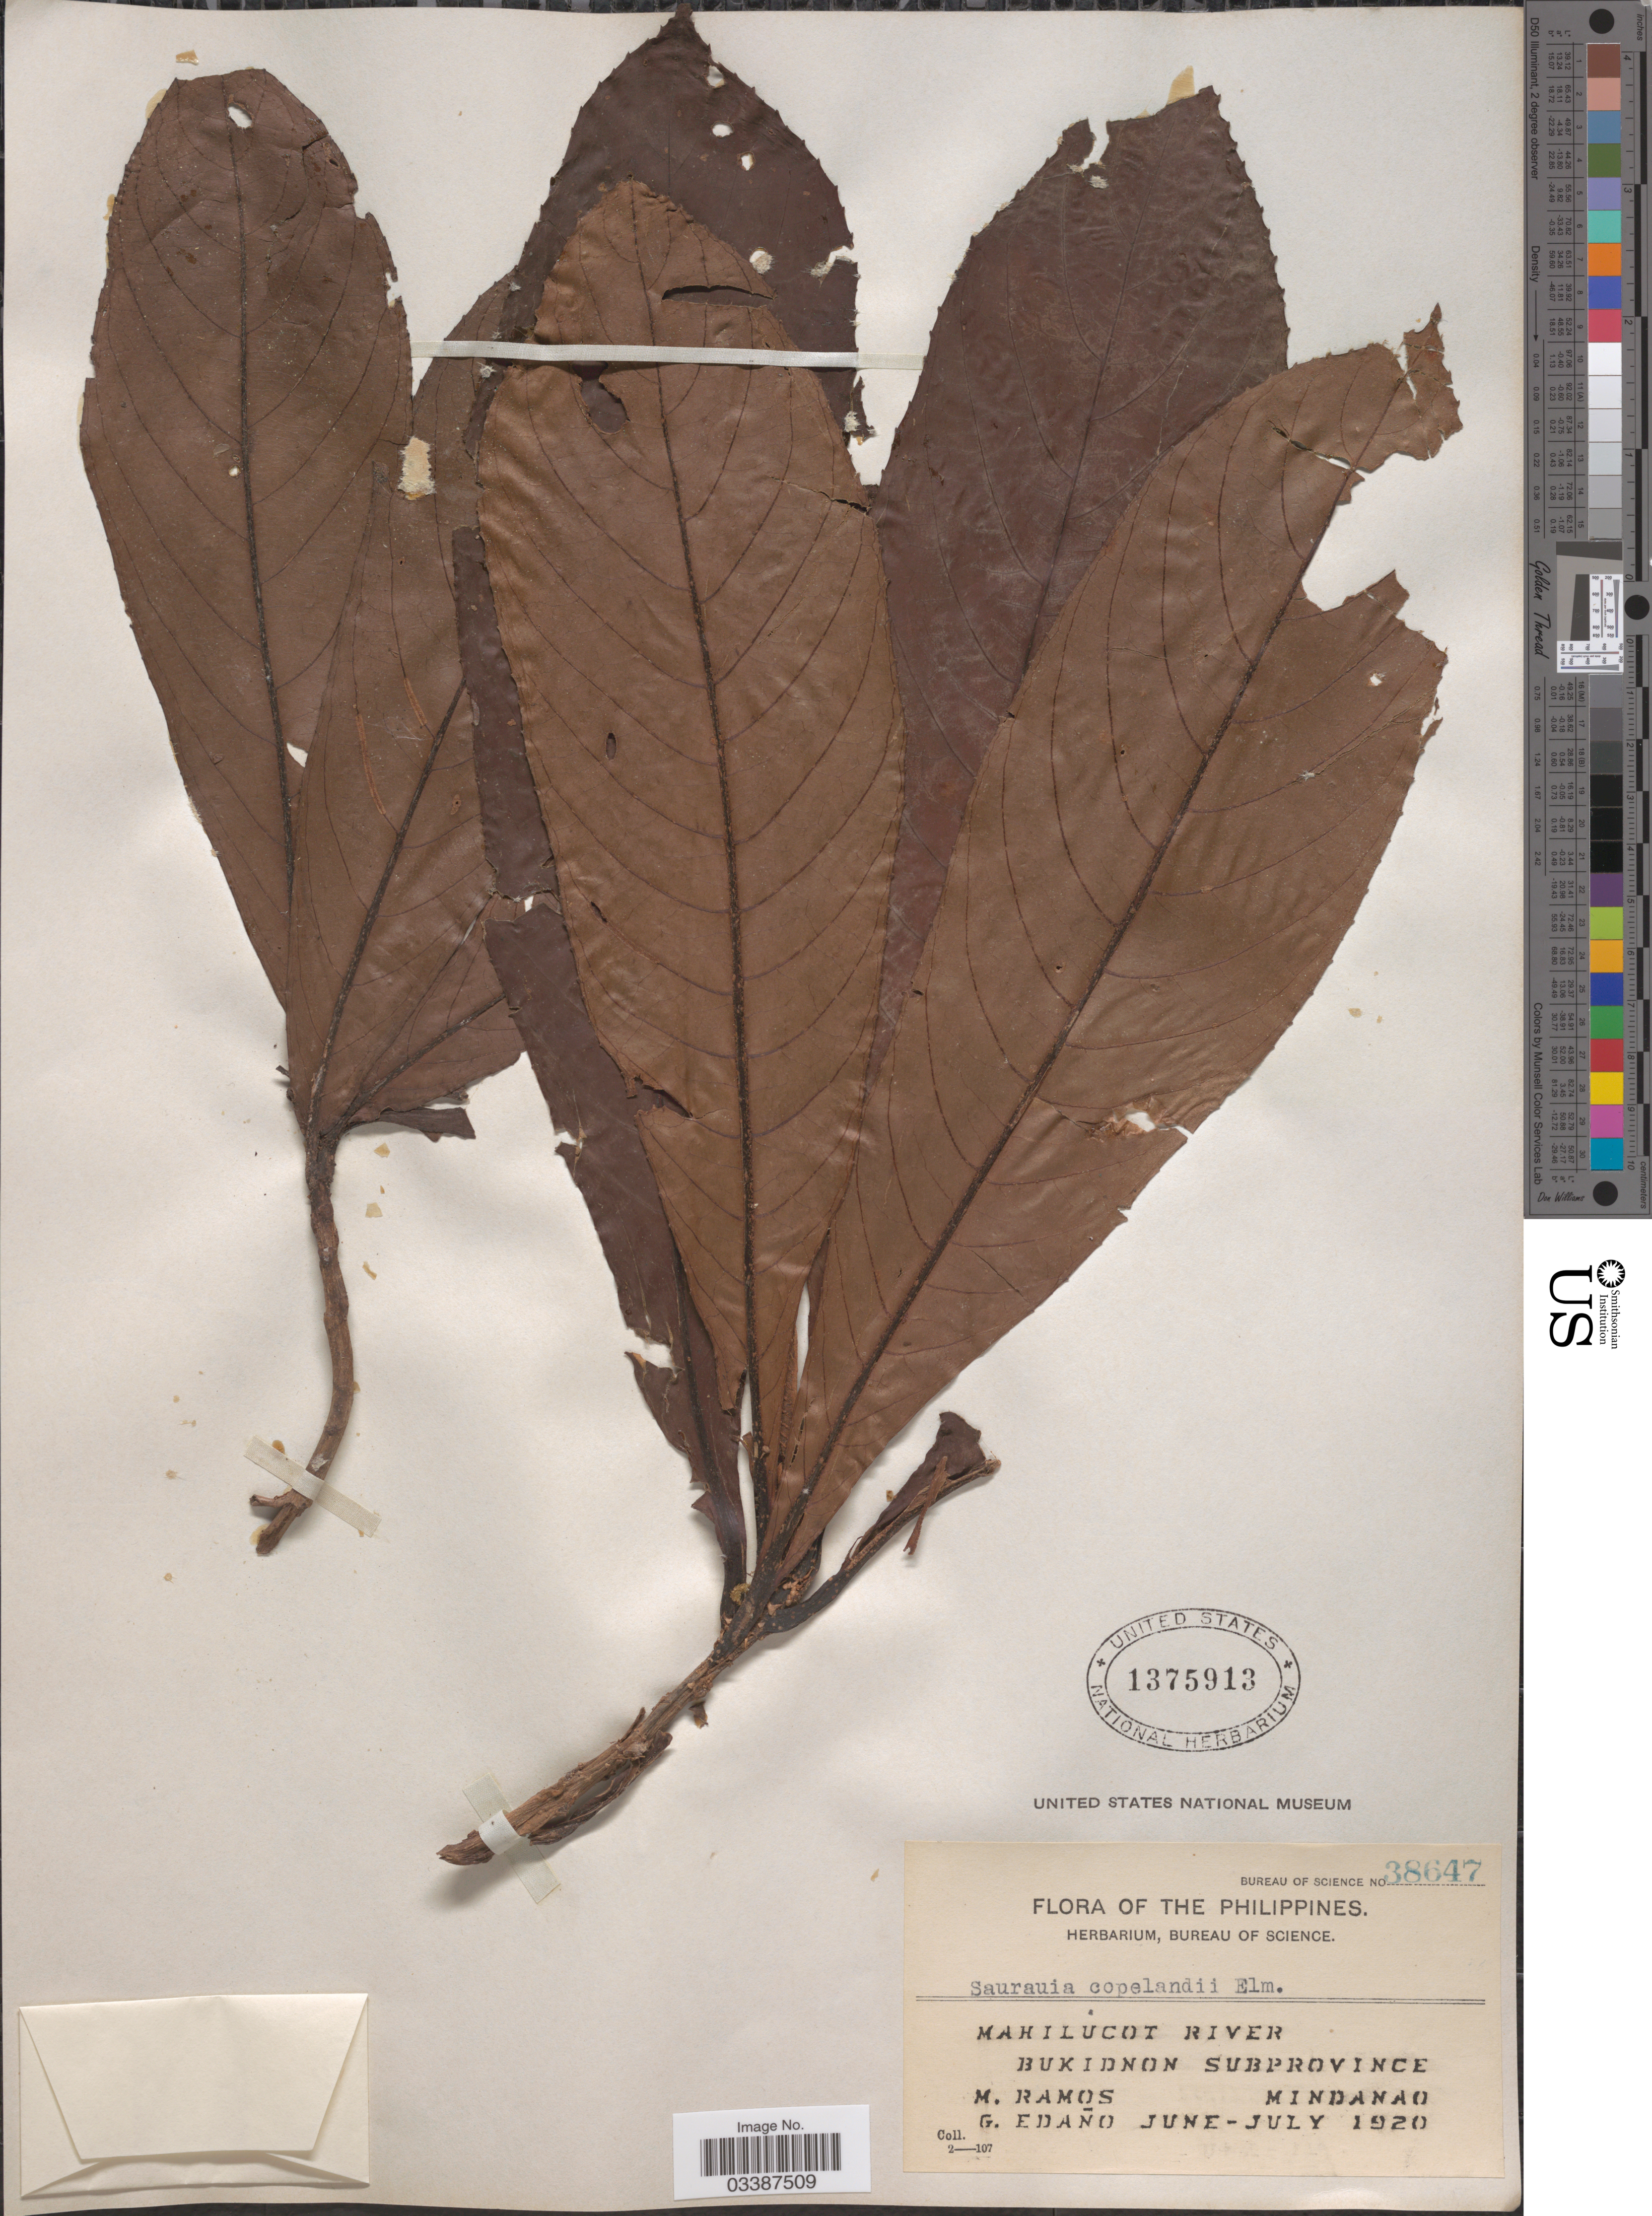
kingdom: Plantae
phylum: Tracheophyta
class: Magnoliopsida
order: Ericales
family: Actinidiaceae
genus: Saurauia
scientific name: Saurauia copelandii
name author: Elmer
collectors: M. Ramos & G. Edaño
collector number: Bureau of Science 38647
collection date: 1920-06/1920-07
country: Philippines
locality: Mahilucot River. Bukidnon Subprovince. Mindanao.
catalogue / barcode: US 1375913